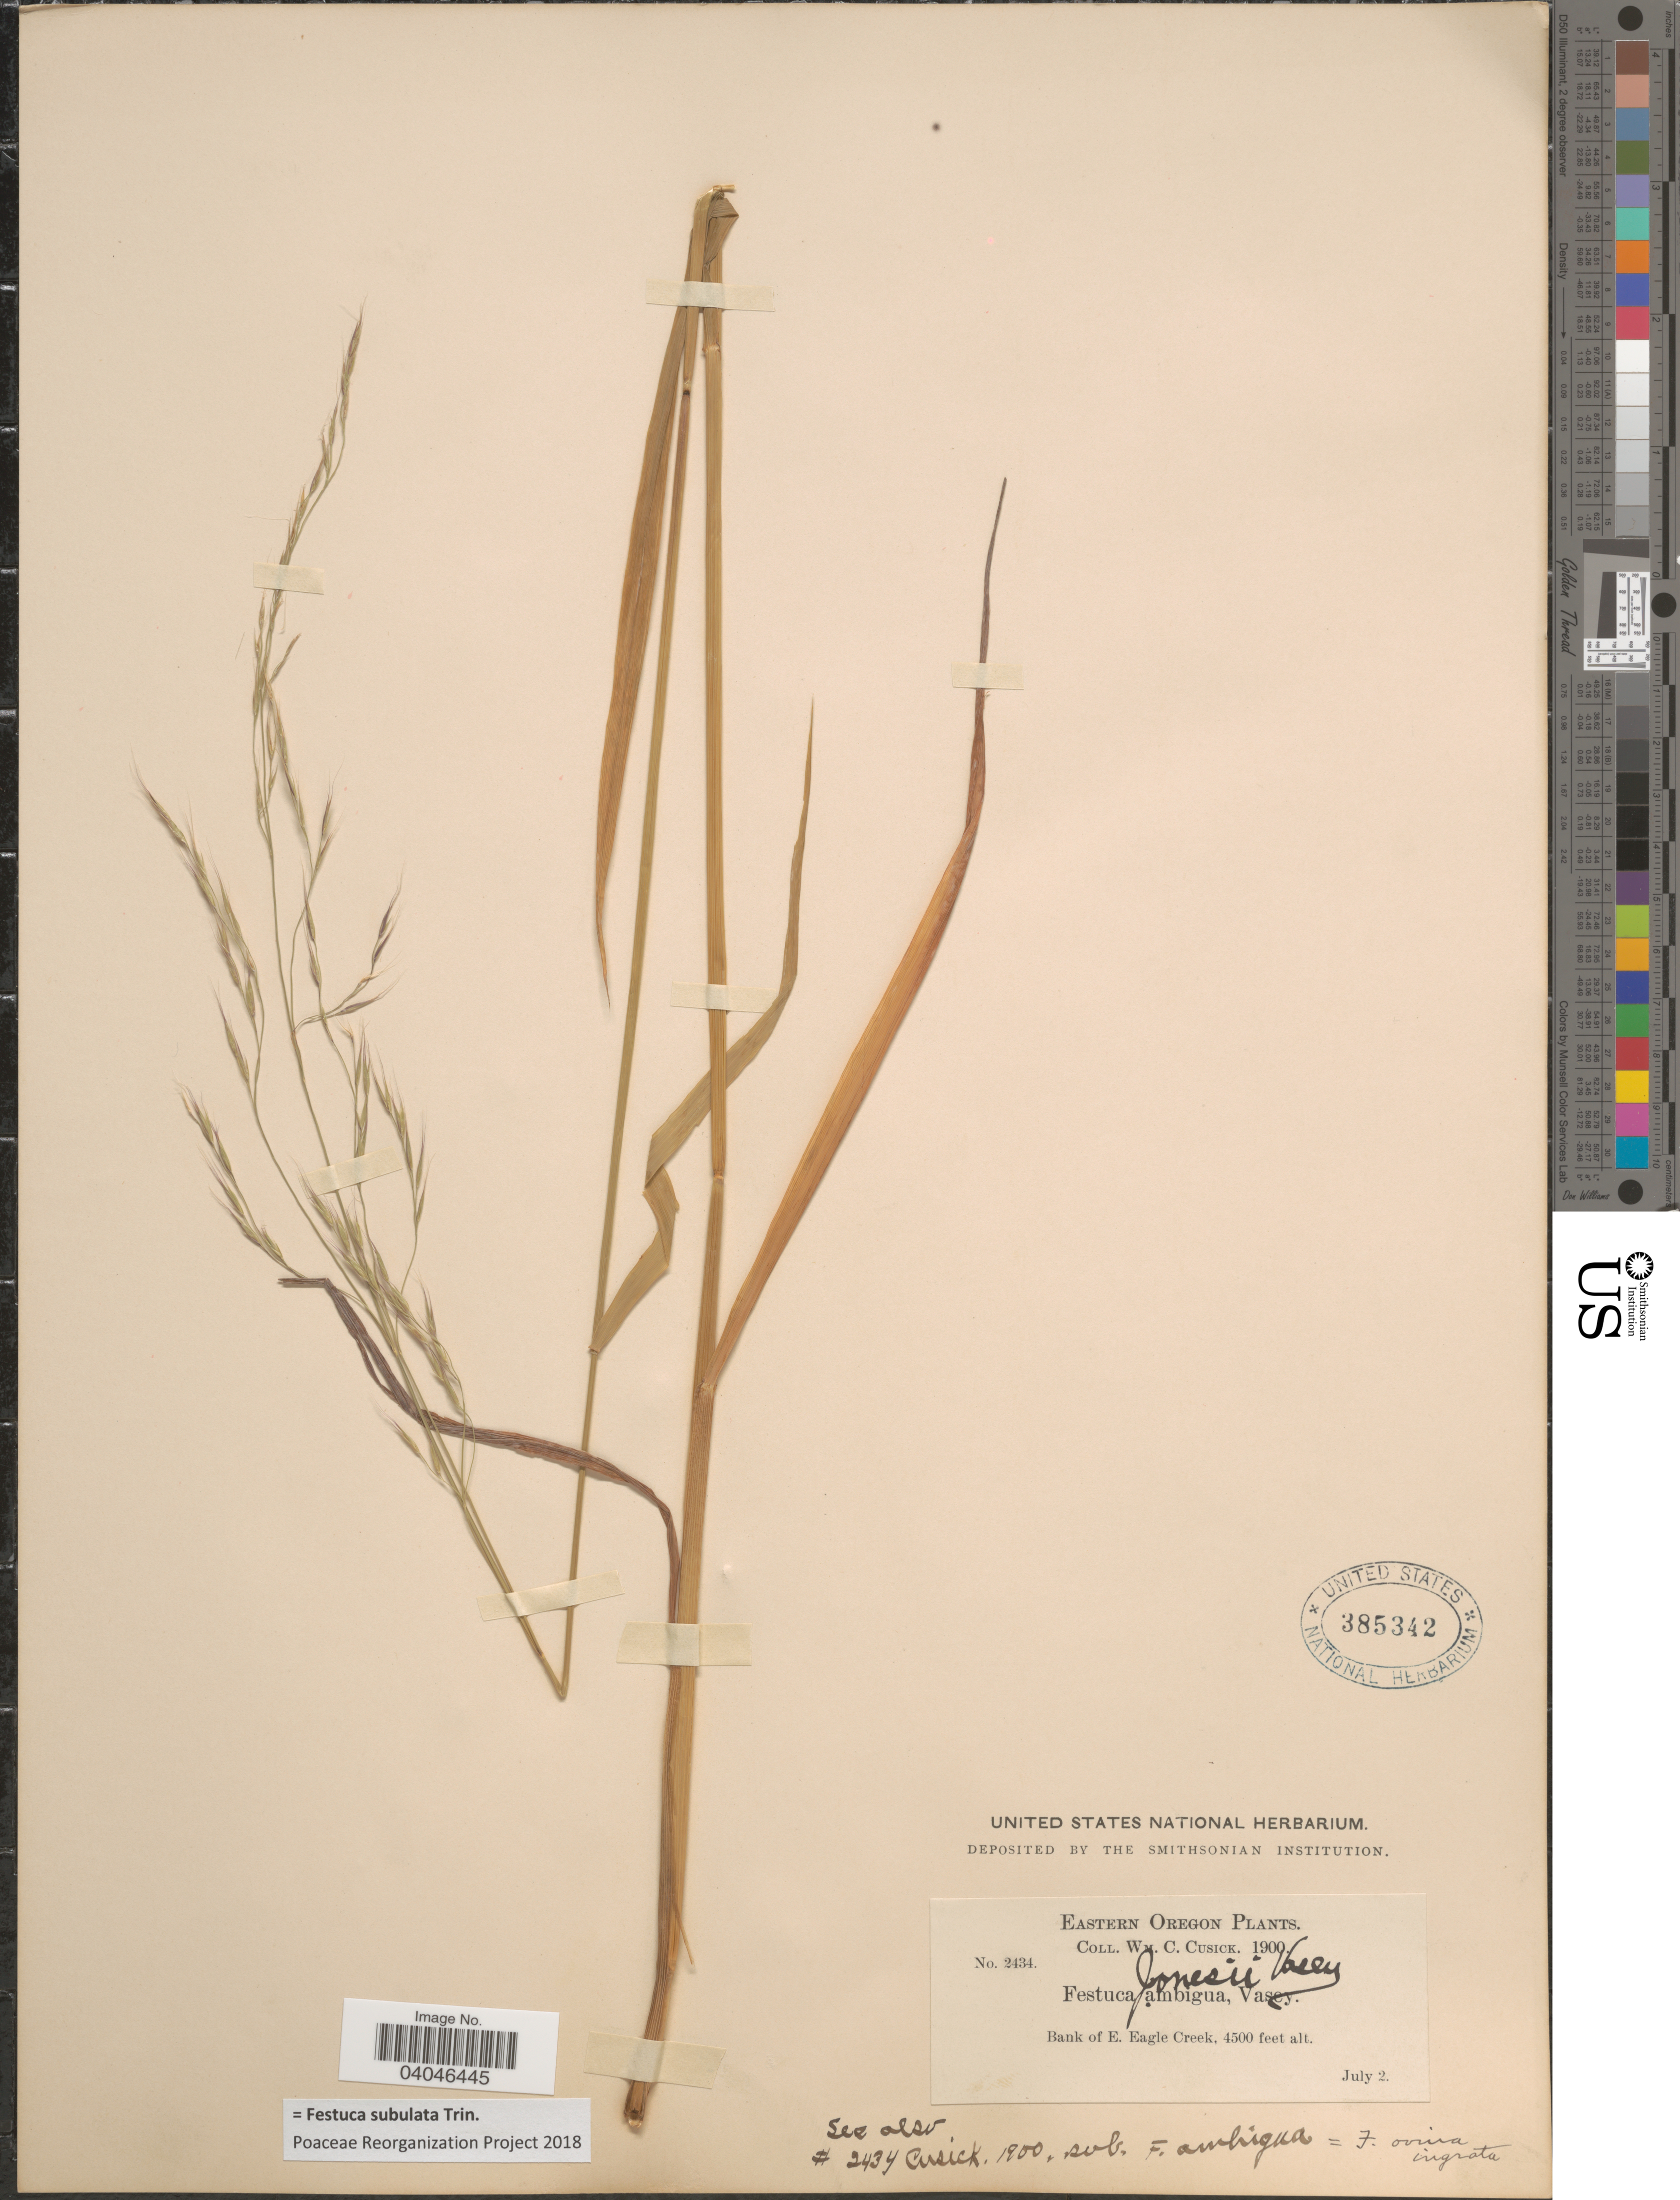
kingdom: Plantae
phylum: Tracheophyta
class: Liliopsida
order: Poales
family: Poaceae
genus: Festuca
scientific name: Festuca subulata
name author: Trin.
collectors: W. C. Cusick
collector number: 2434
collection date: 1900-07-02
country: United States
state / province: Oregon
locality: Eastern Oregon. Bank of E. Eagle Creek.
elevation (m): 1372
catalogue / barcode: US 385342